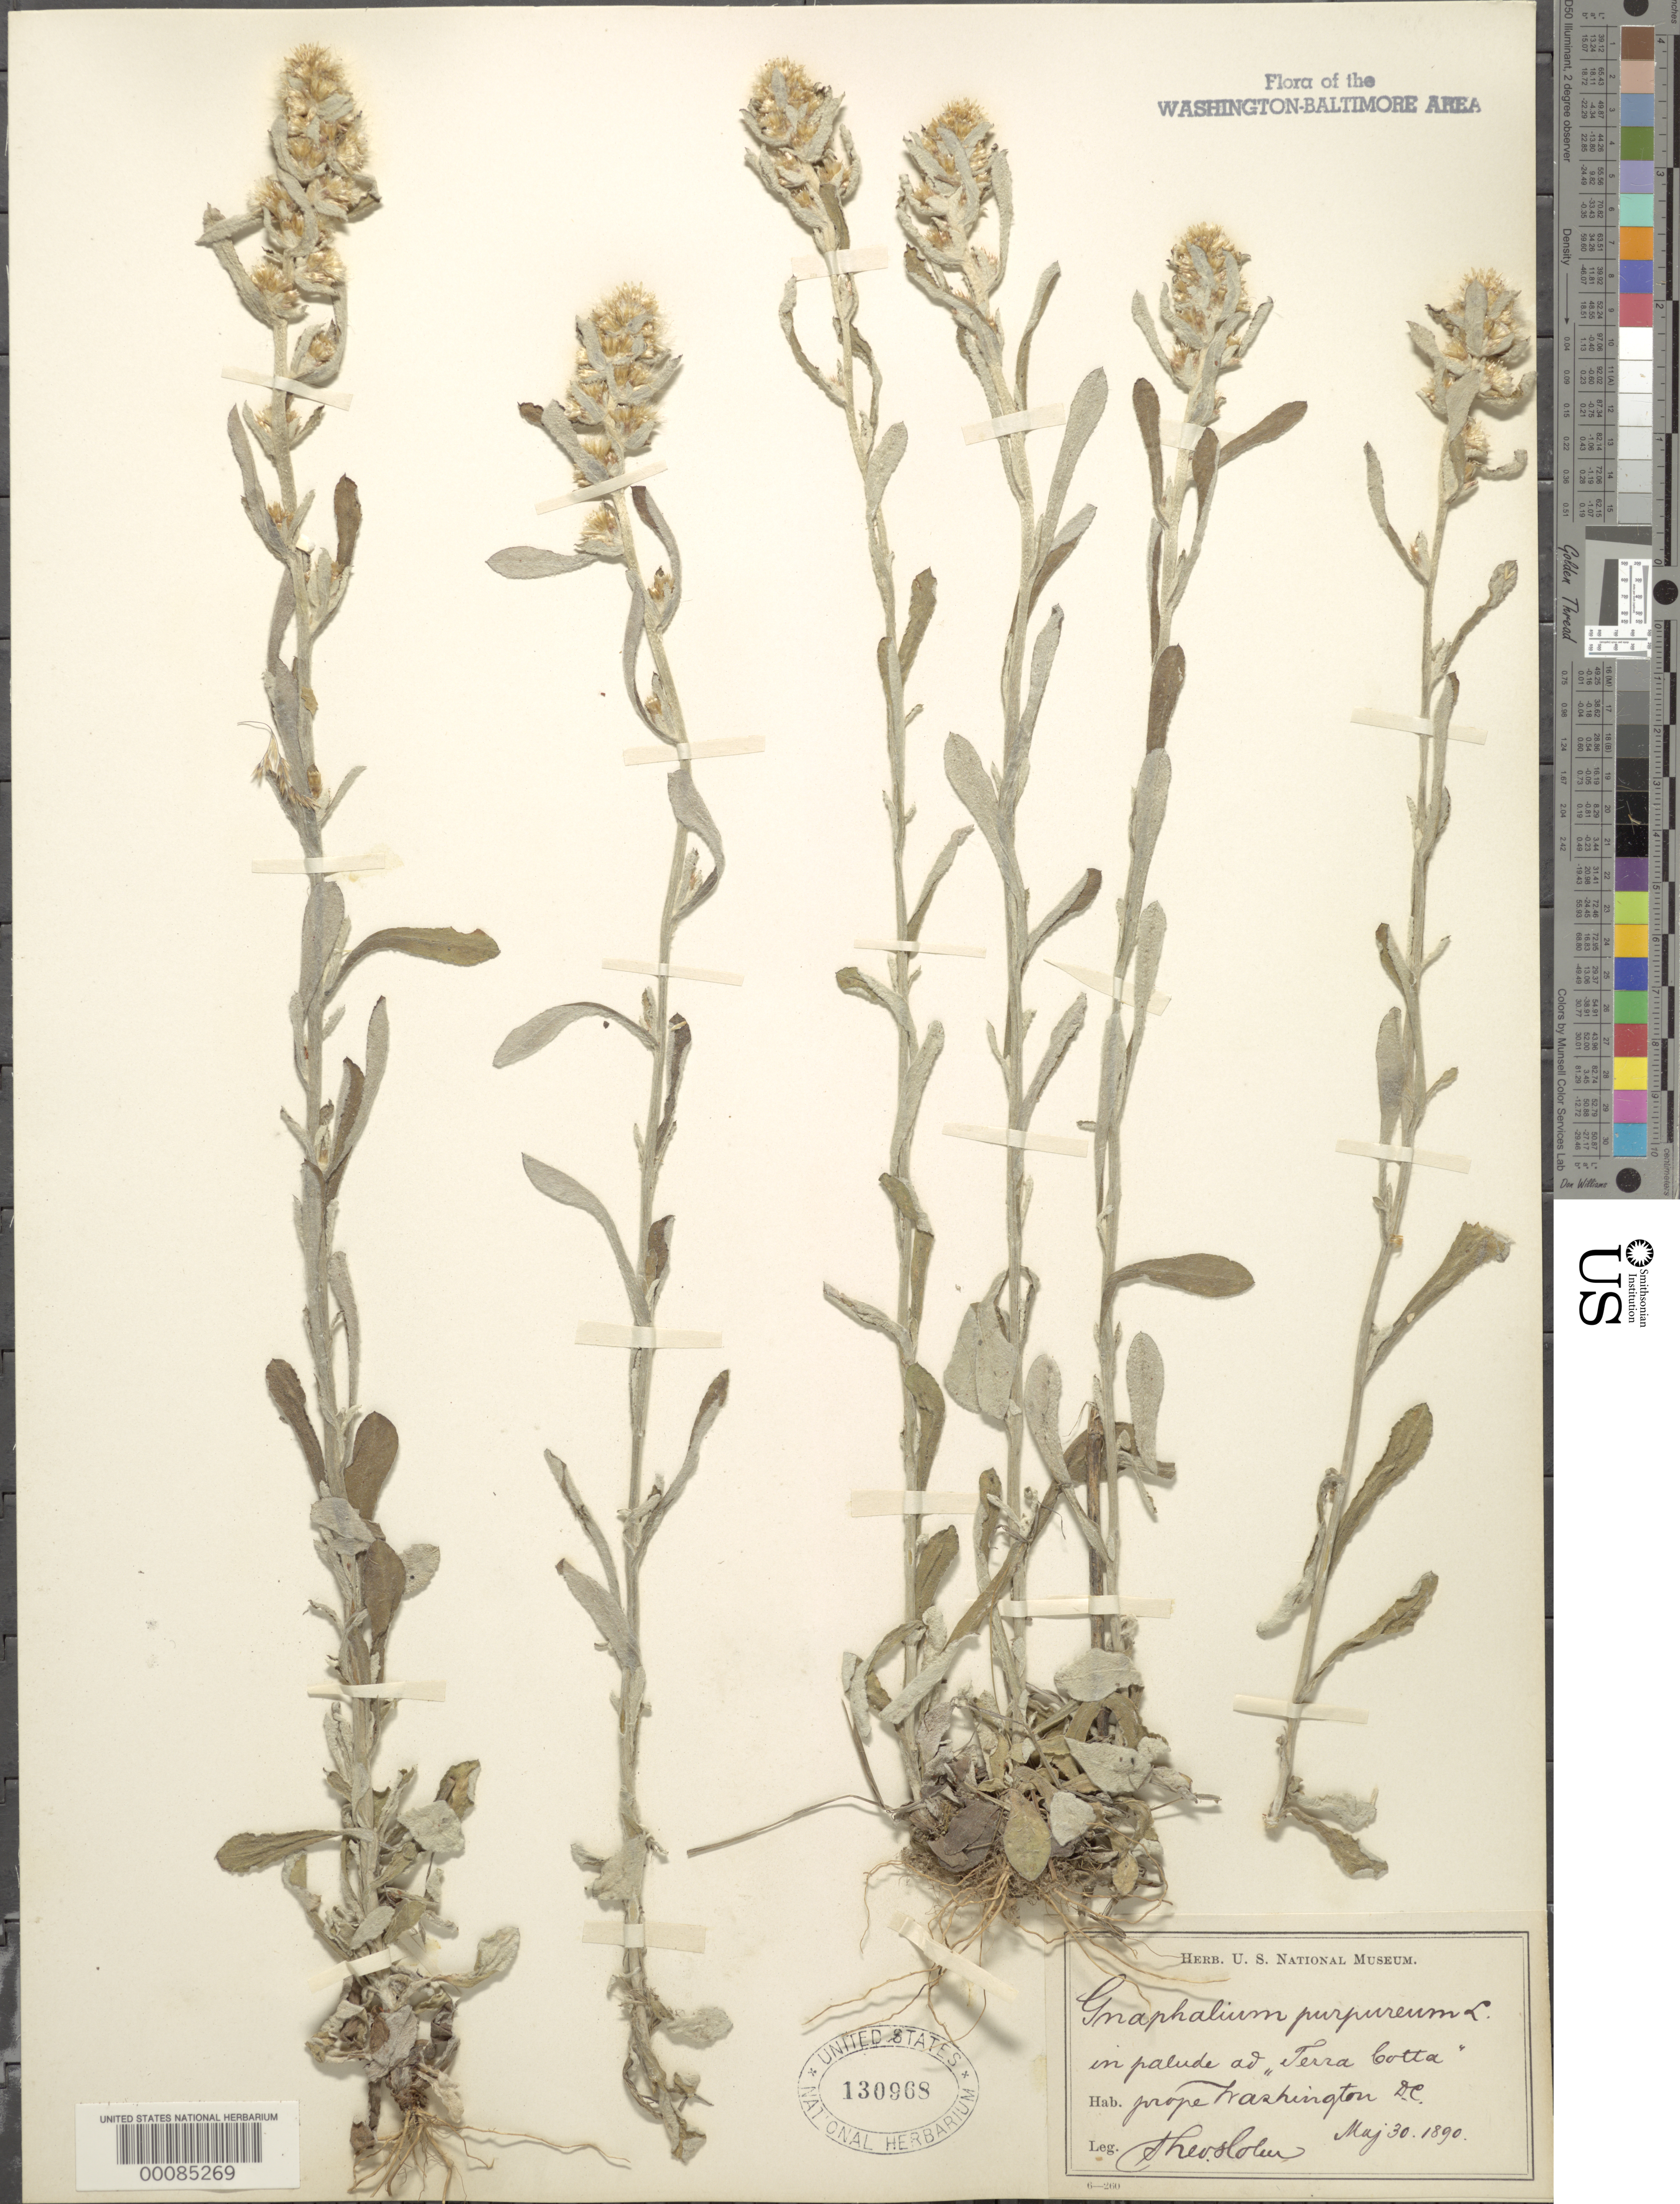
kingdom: Plantae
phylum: Tracheophyta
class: Magnoliopsida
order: Asterales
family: Asteraceae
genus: Gamochaeta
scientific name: Gamochaeta purpurea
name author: (L.) Cabrera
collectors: T. Holm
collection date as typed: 30 May 1890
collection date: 1890-05-30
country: United States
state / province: District of Columbia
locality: Terra Cotta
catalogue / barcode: US 130968